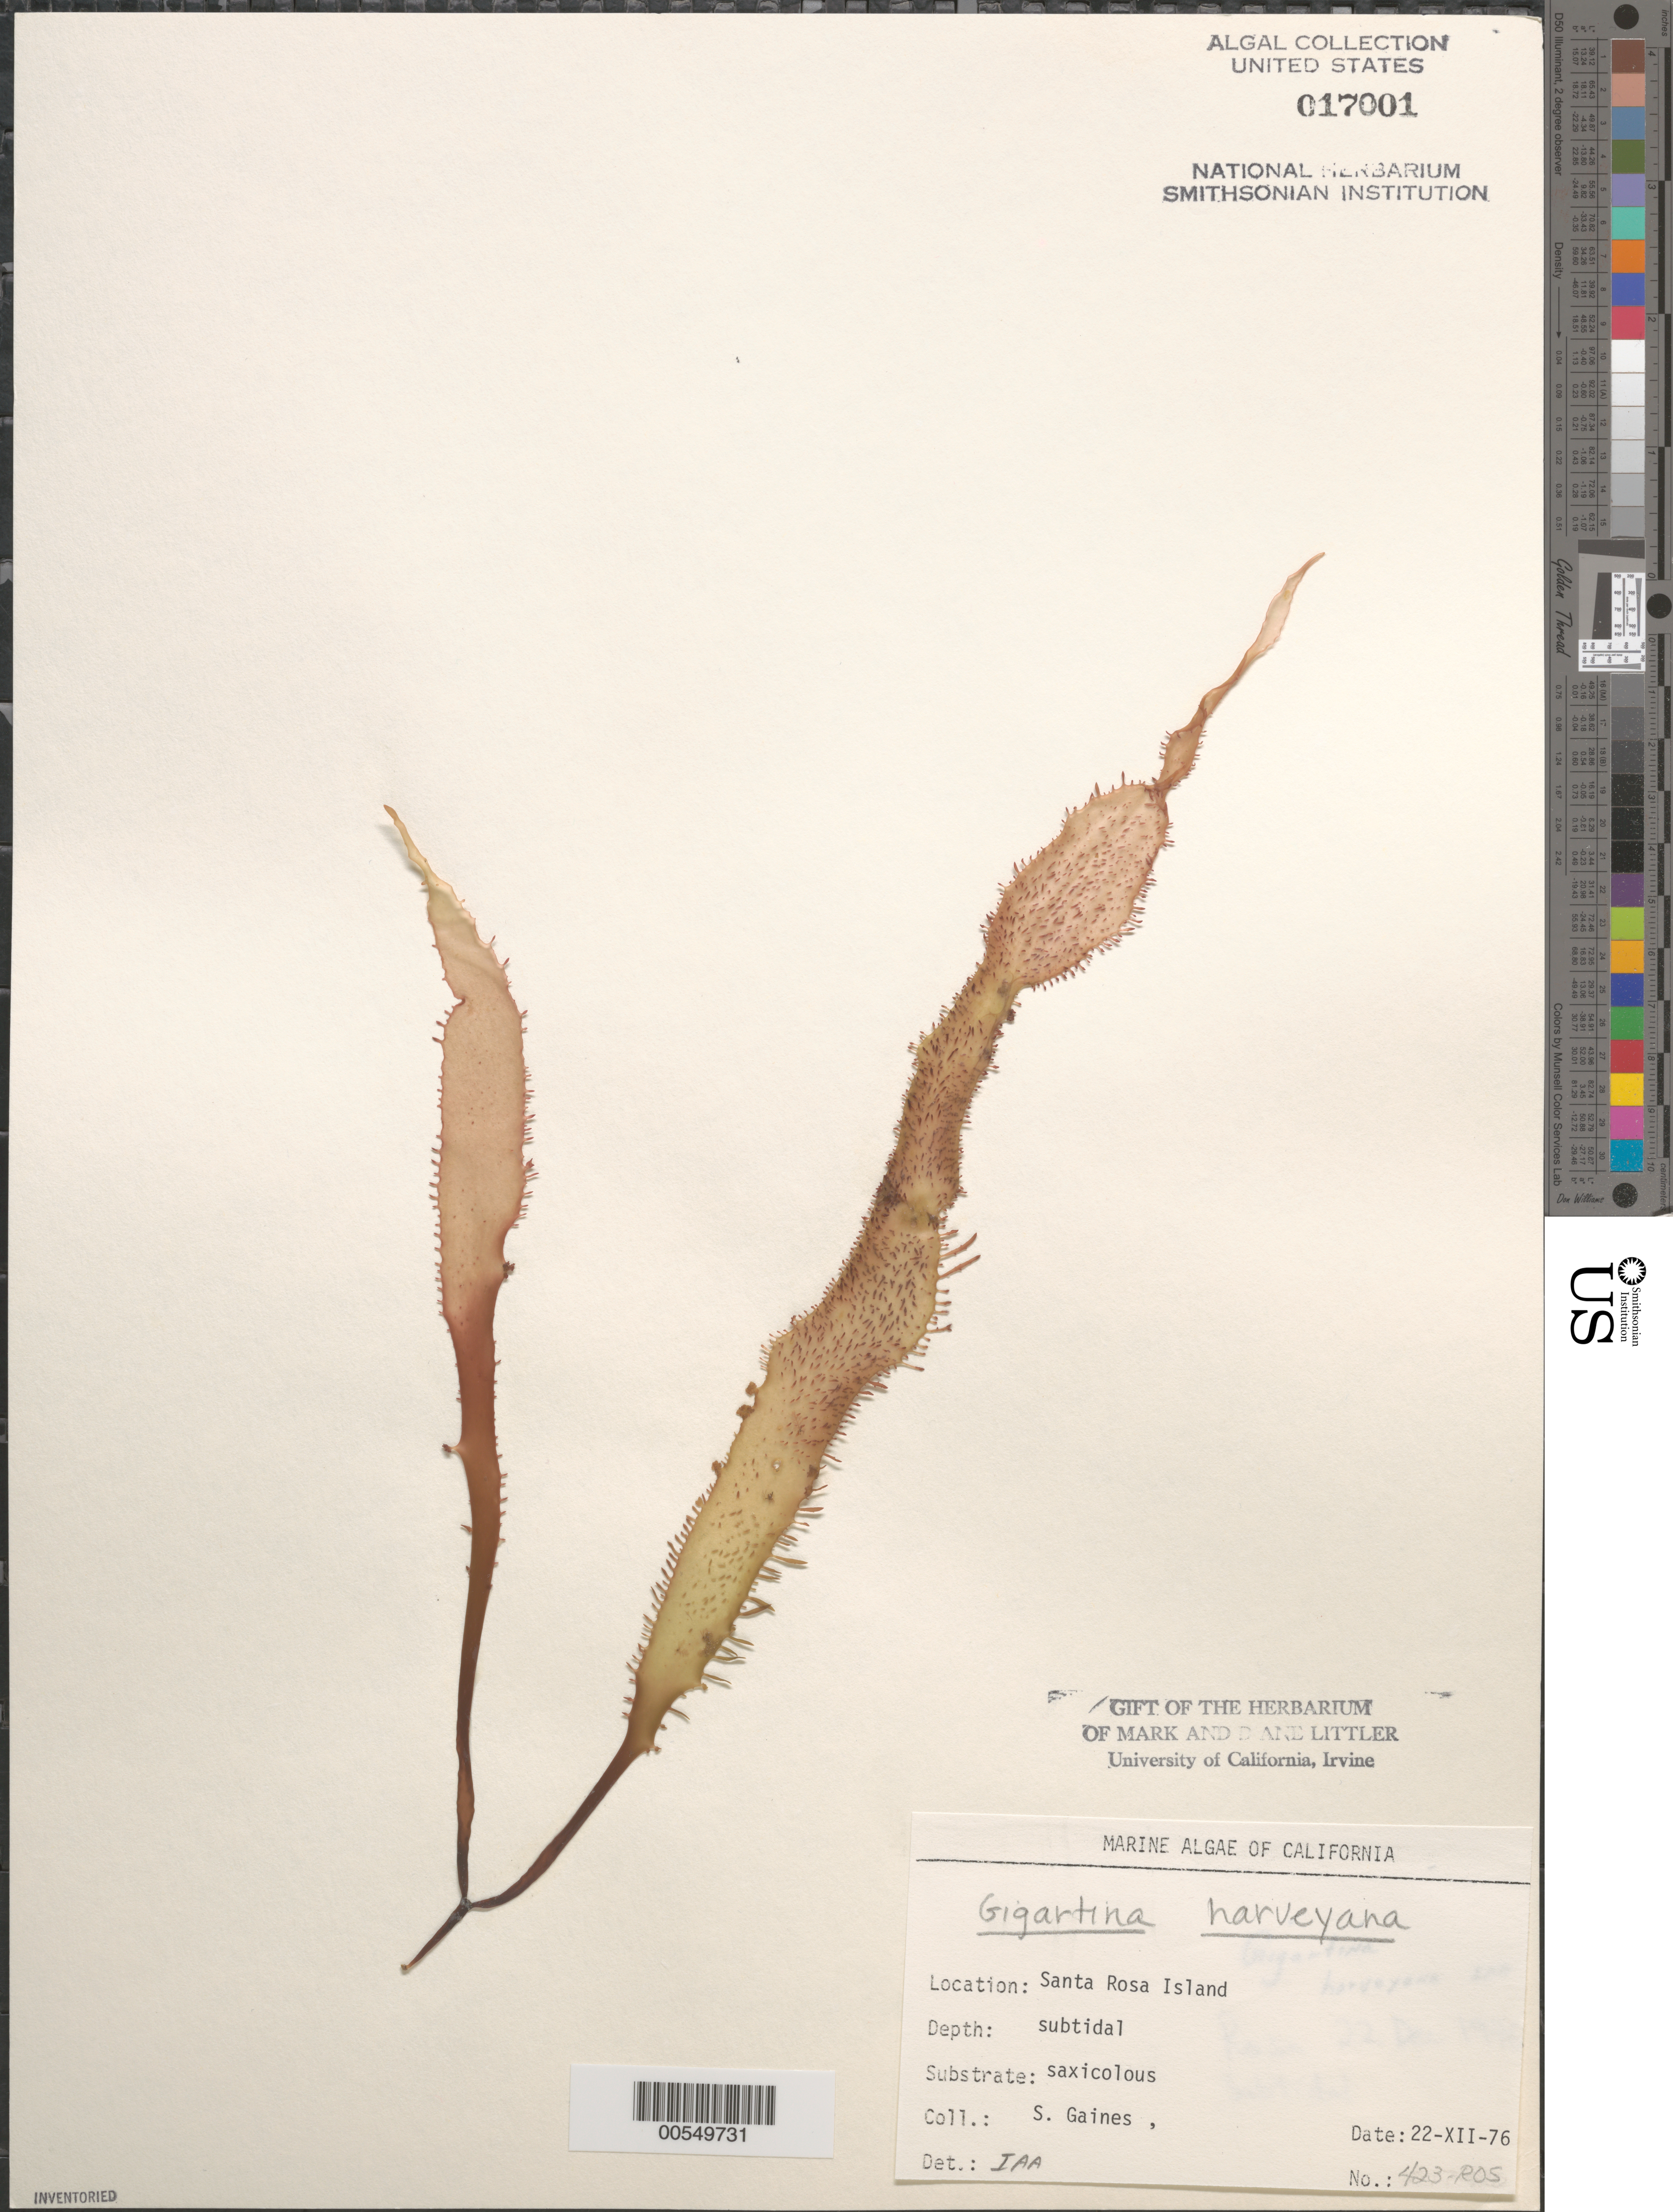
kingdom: Plantae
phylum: Rhodophyta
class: Florideophyceae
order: Gigartinales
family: Gigartinaceae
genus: Chondracanthus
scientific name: Chondracanthus harveyanus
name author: (Kütz.) Guiry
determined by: Algae name updating Project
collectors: S. Gaines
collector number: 423-ros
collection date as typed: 22 Dec 1976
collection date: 1976-12-22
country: United States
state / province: California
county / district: Santa Barbara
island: Santa Rosa Island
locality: Johnson's Lee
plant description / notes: BLM-SOCALBIGHT Rocky Intertidal Survey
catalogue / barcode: US 17001